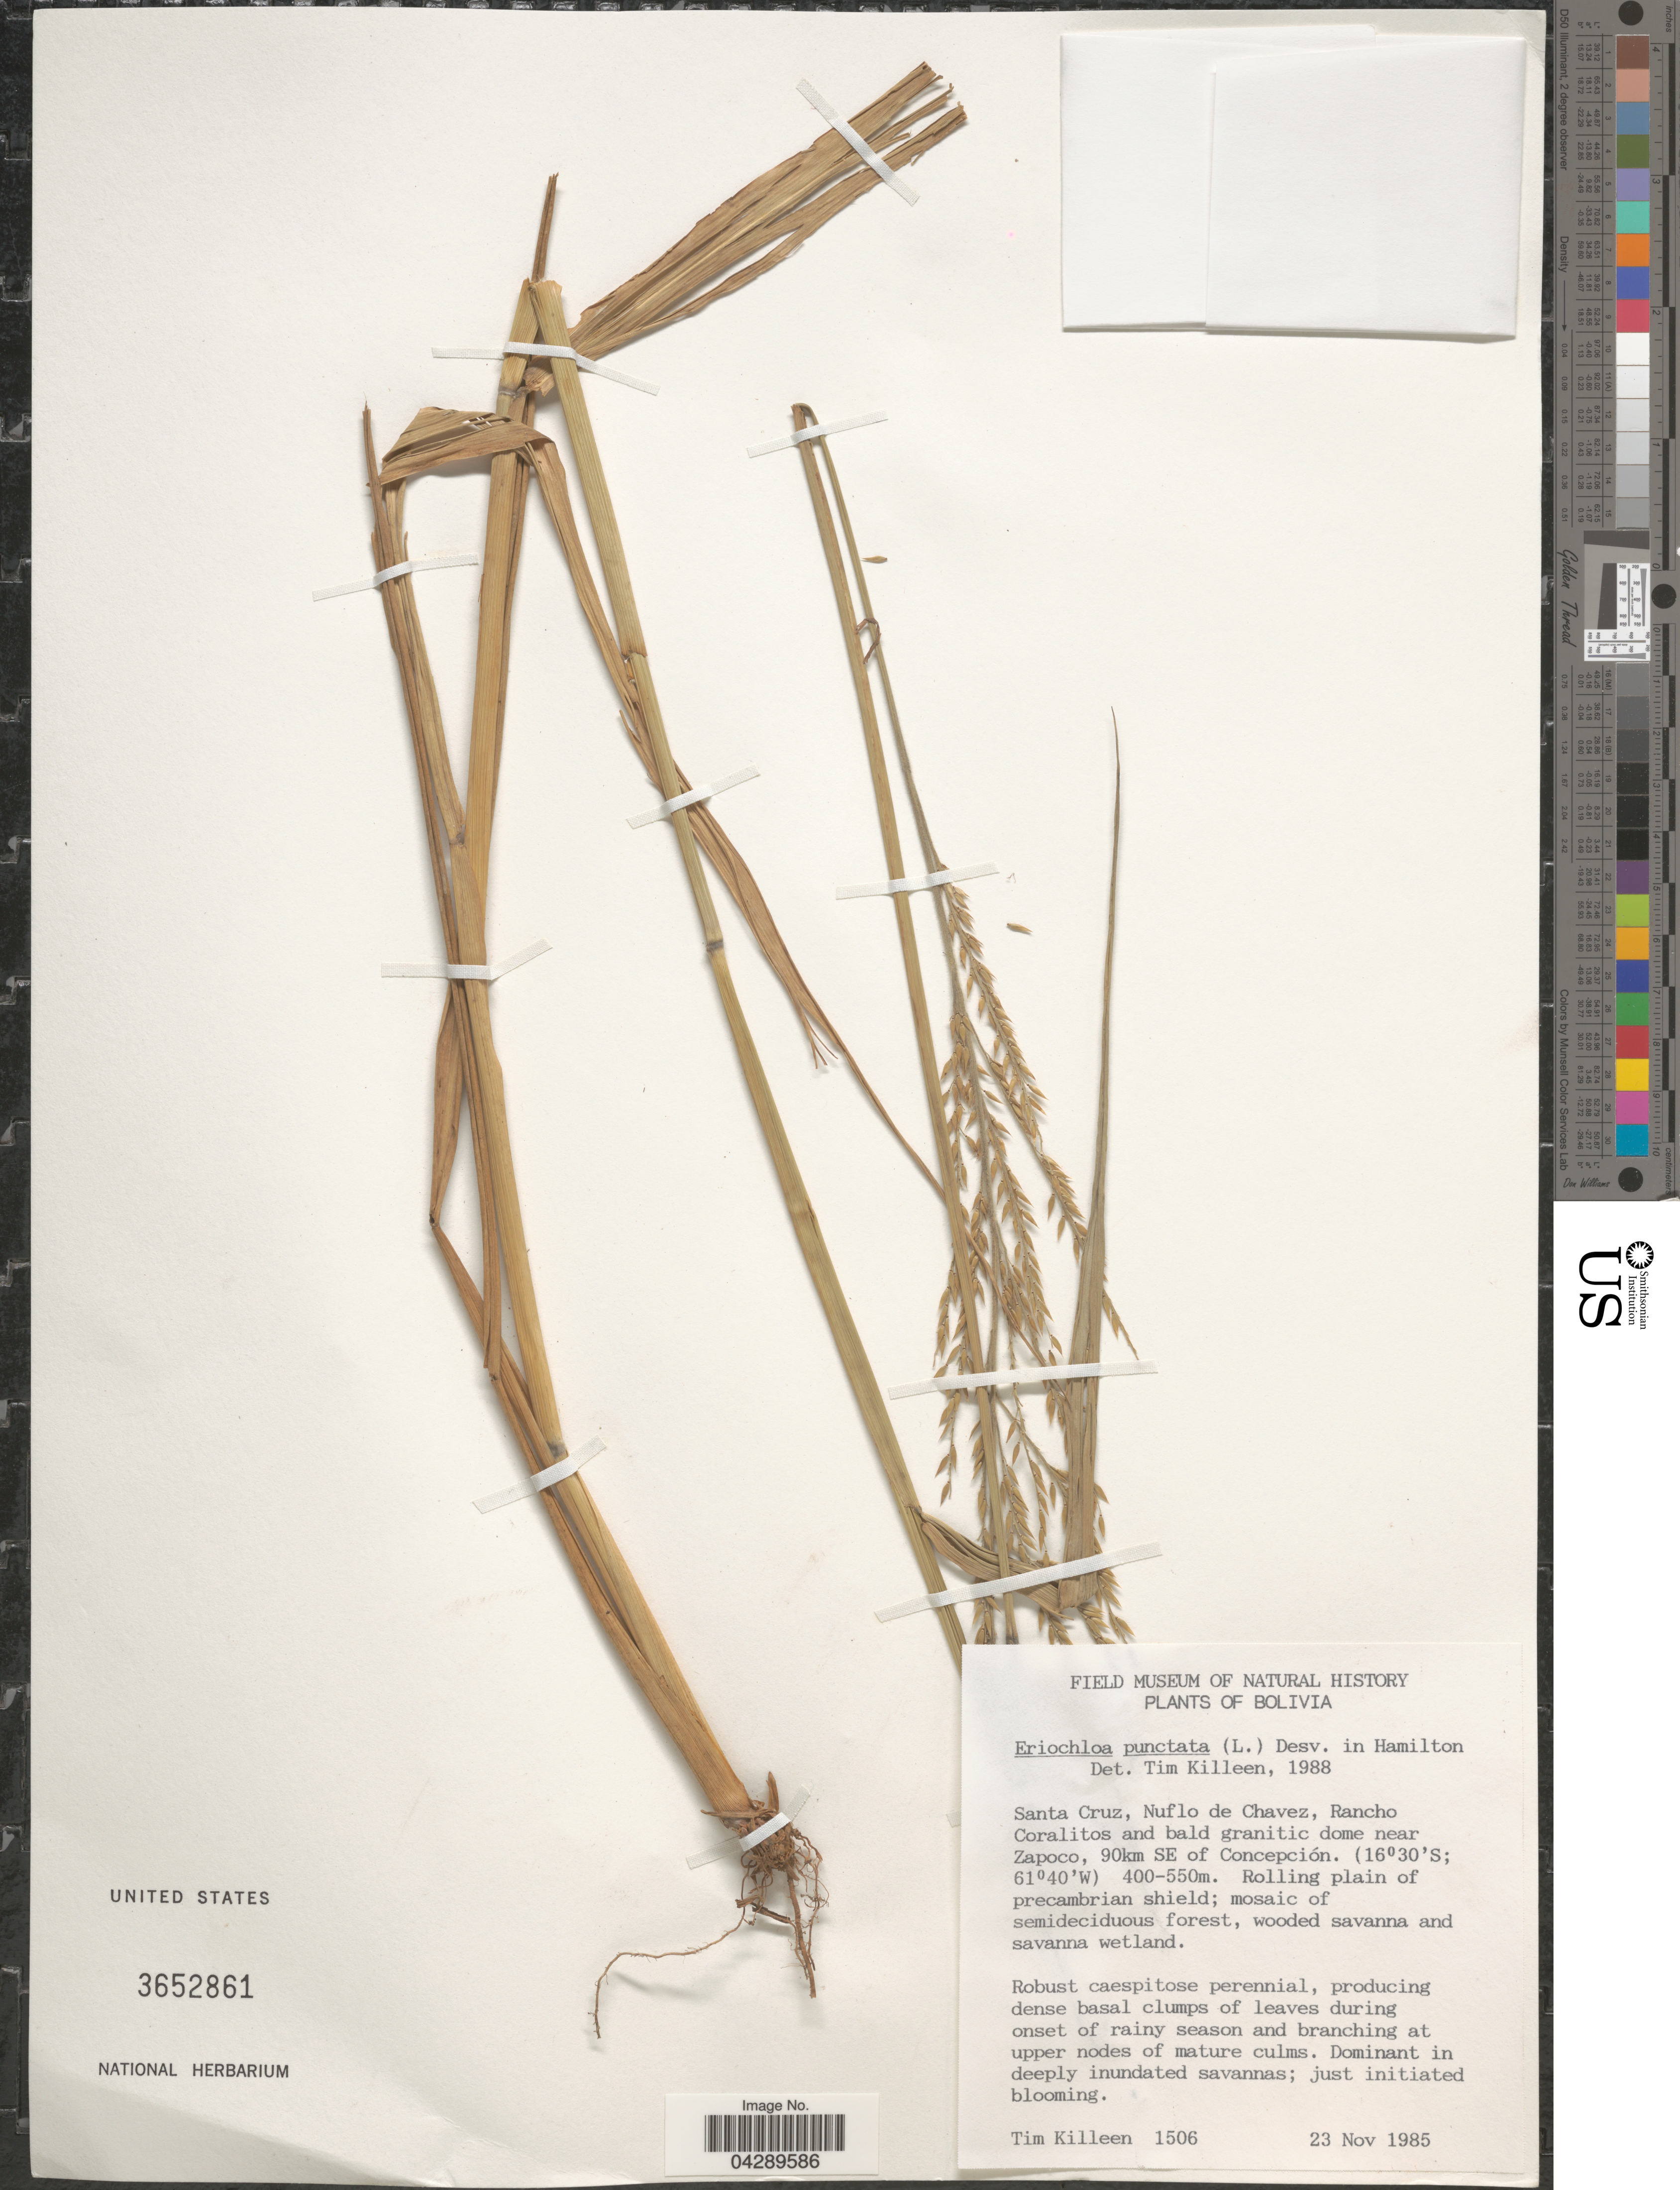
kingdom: Plantae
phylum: Tracheophyta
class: Liliopsida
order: Poales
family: Poaceae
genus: Eriochloa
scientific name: Eriochloa punctata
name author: (L.) Desv. ex Ham.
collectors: T. J. Killeen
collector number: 1506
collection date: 1985-11-23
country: Bolivia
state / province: Santa Cruz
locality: Nuflo de Chavez, Rancho Coralitos and bald granitic dome near Zapoco, 90km SE of Concepción.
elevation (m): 400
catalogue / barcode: US 3652861